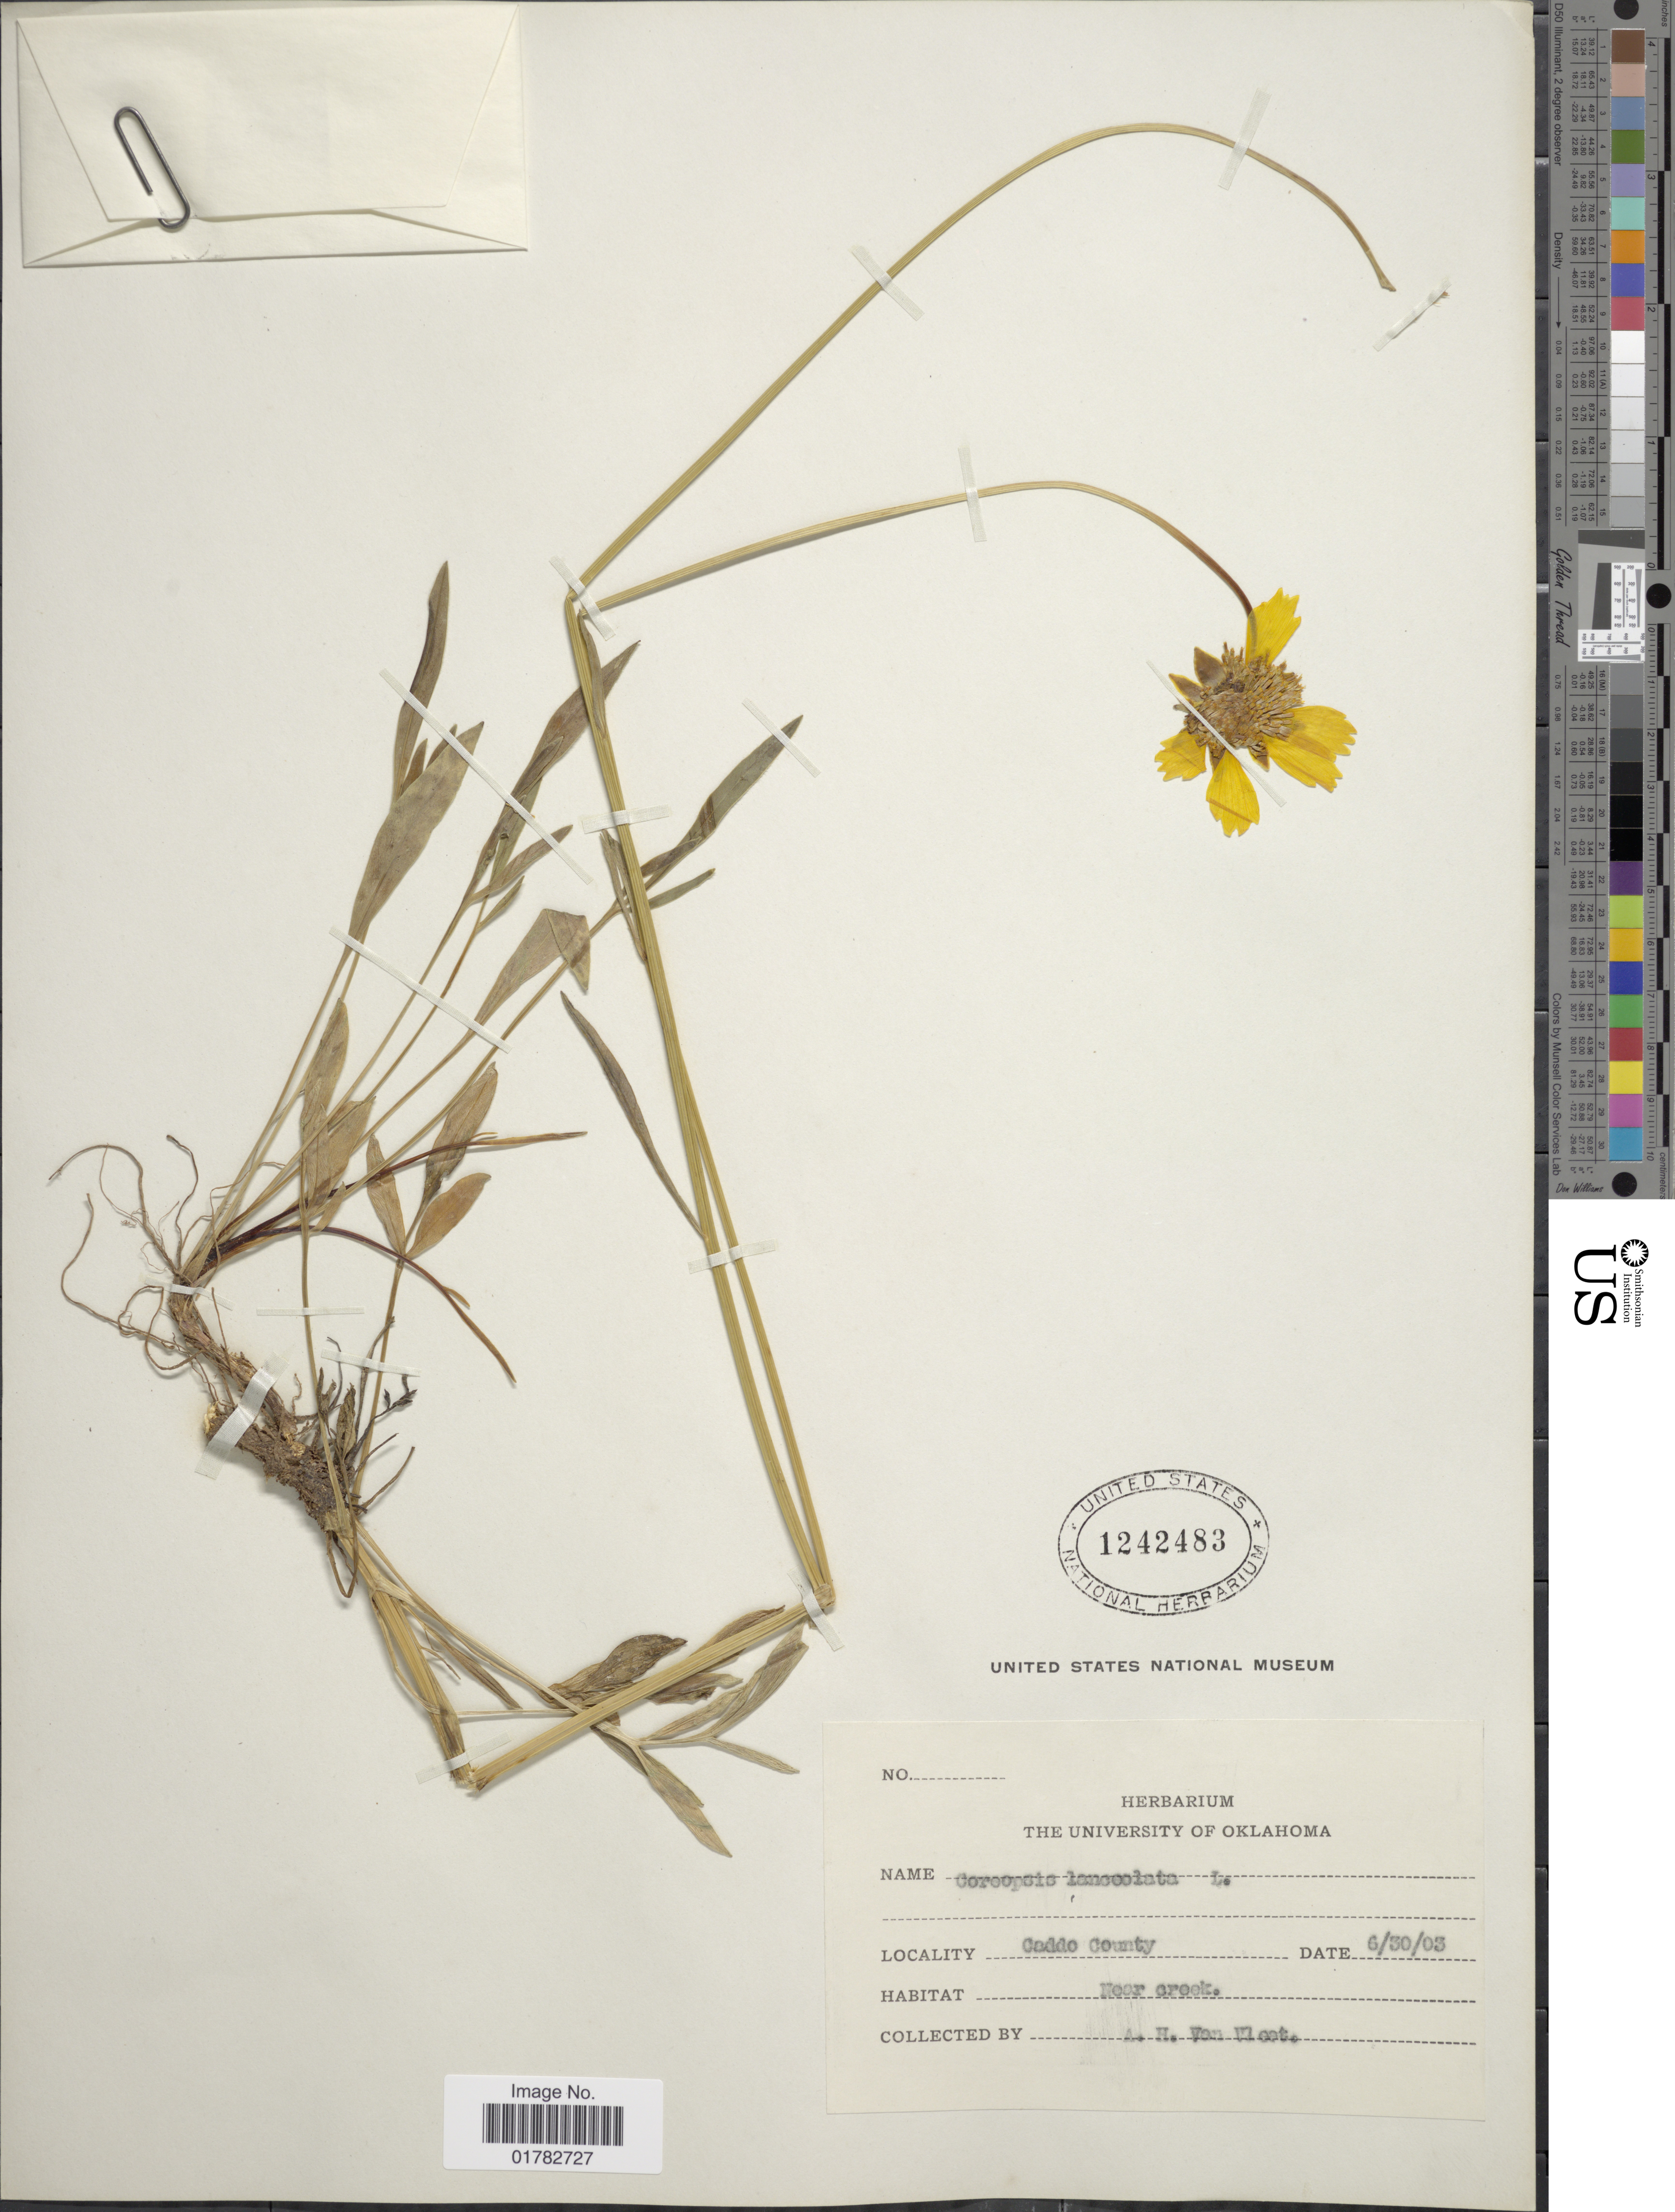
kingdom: Plantae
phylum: Tracheophyta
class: Magnoliopsida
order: Asterales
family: Asteraceae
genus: Coreopsis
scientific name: Coreopsis lanceolata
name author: L.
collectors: A. H. Van Vleet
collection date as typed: Transcribed d/m/y: 30/6/3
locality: Caddo County, near creek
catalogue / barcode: US 1242483